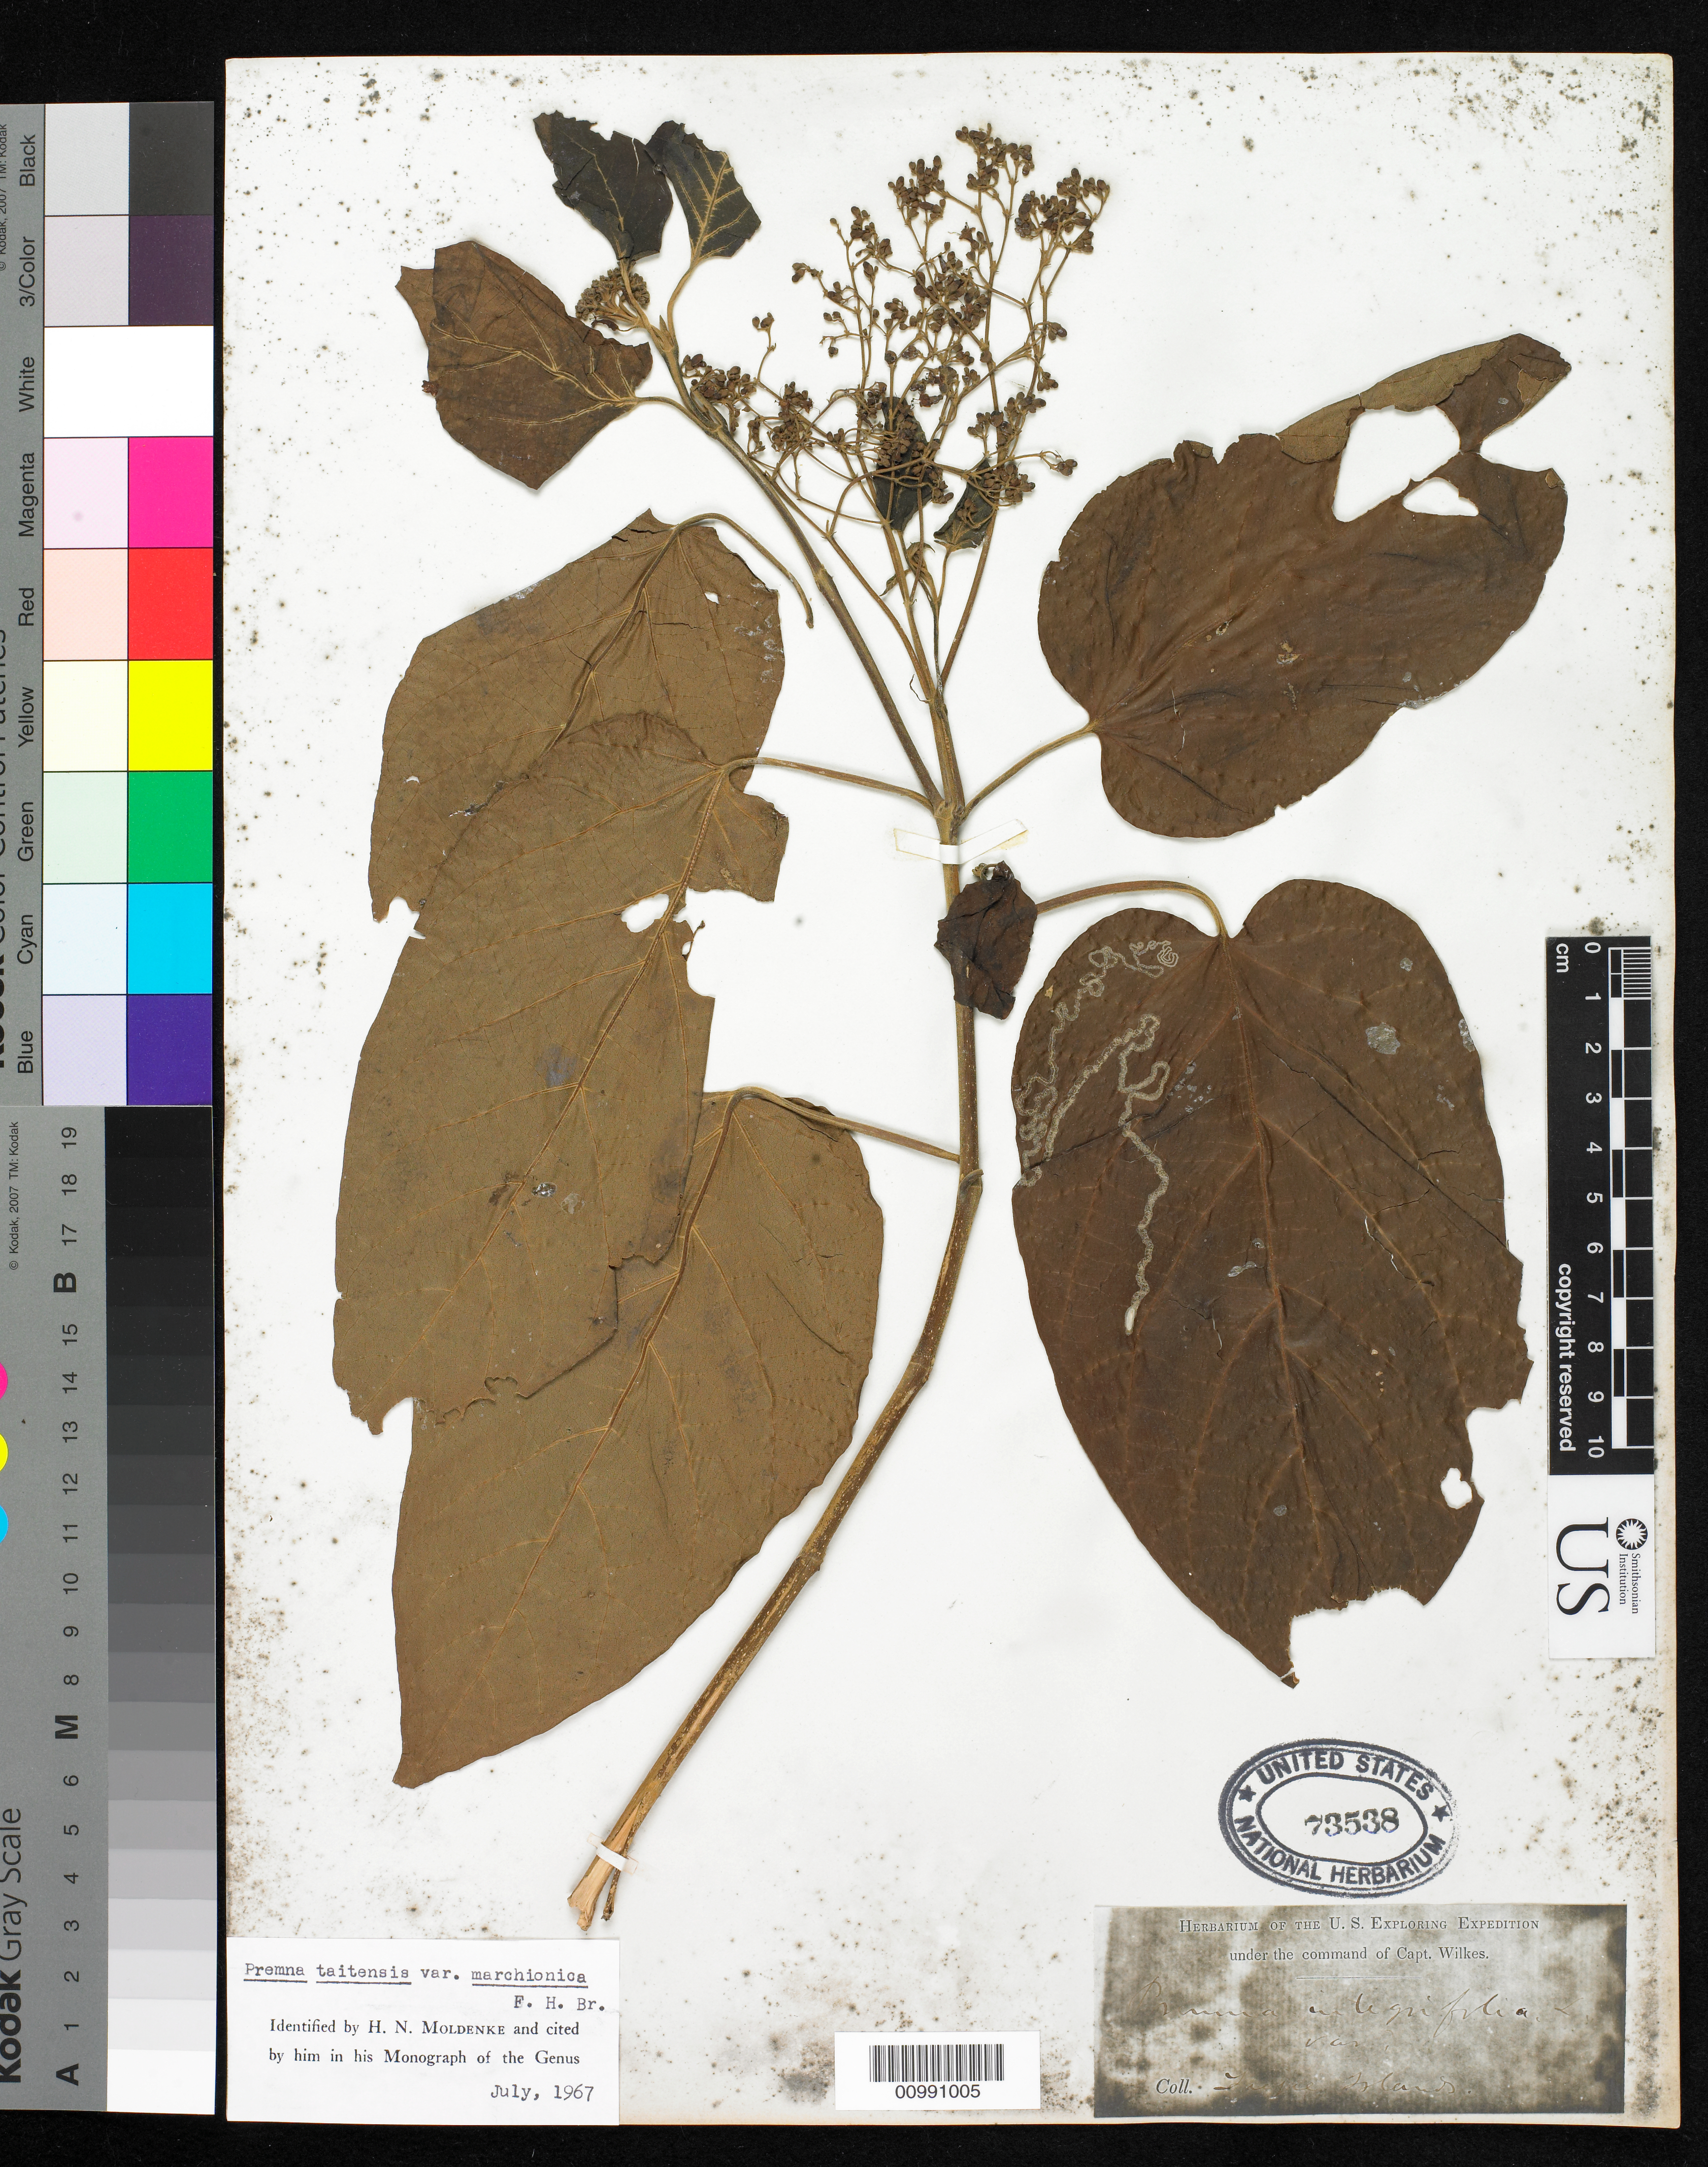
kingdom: Plantae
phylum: Tracheophyta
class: Magnoliopsida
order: Lamiales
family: Lamiaceae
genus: Premna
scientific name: Premna taitensis var. marcgionica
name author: F. Br.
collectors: Wilkes Explor. Exped.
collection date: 1838/1842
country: Fiji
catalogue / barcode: US 73538